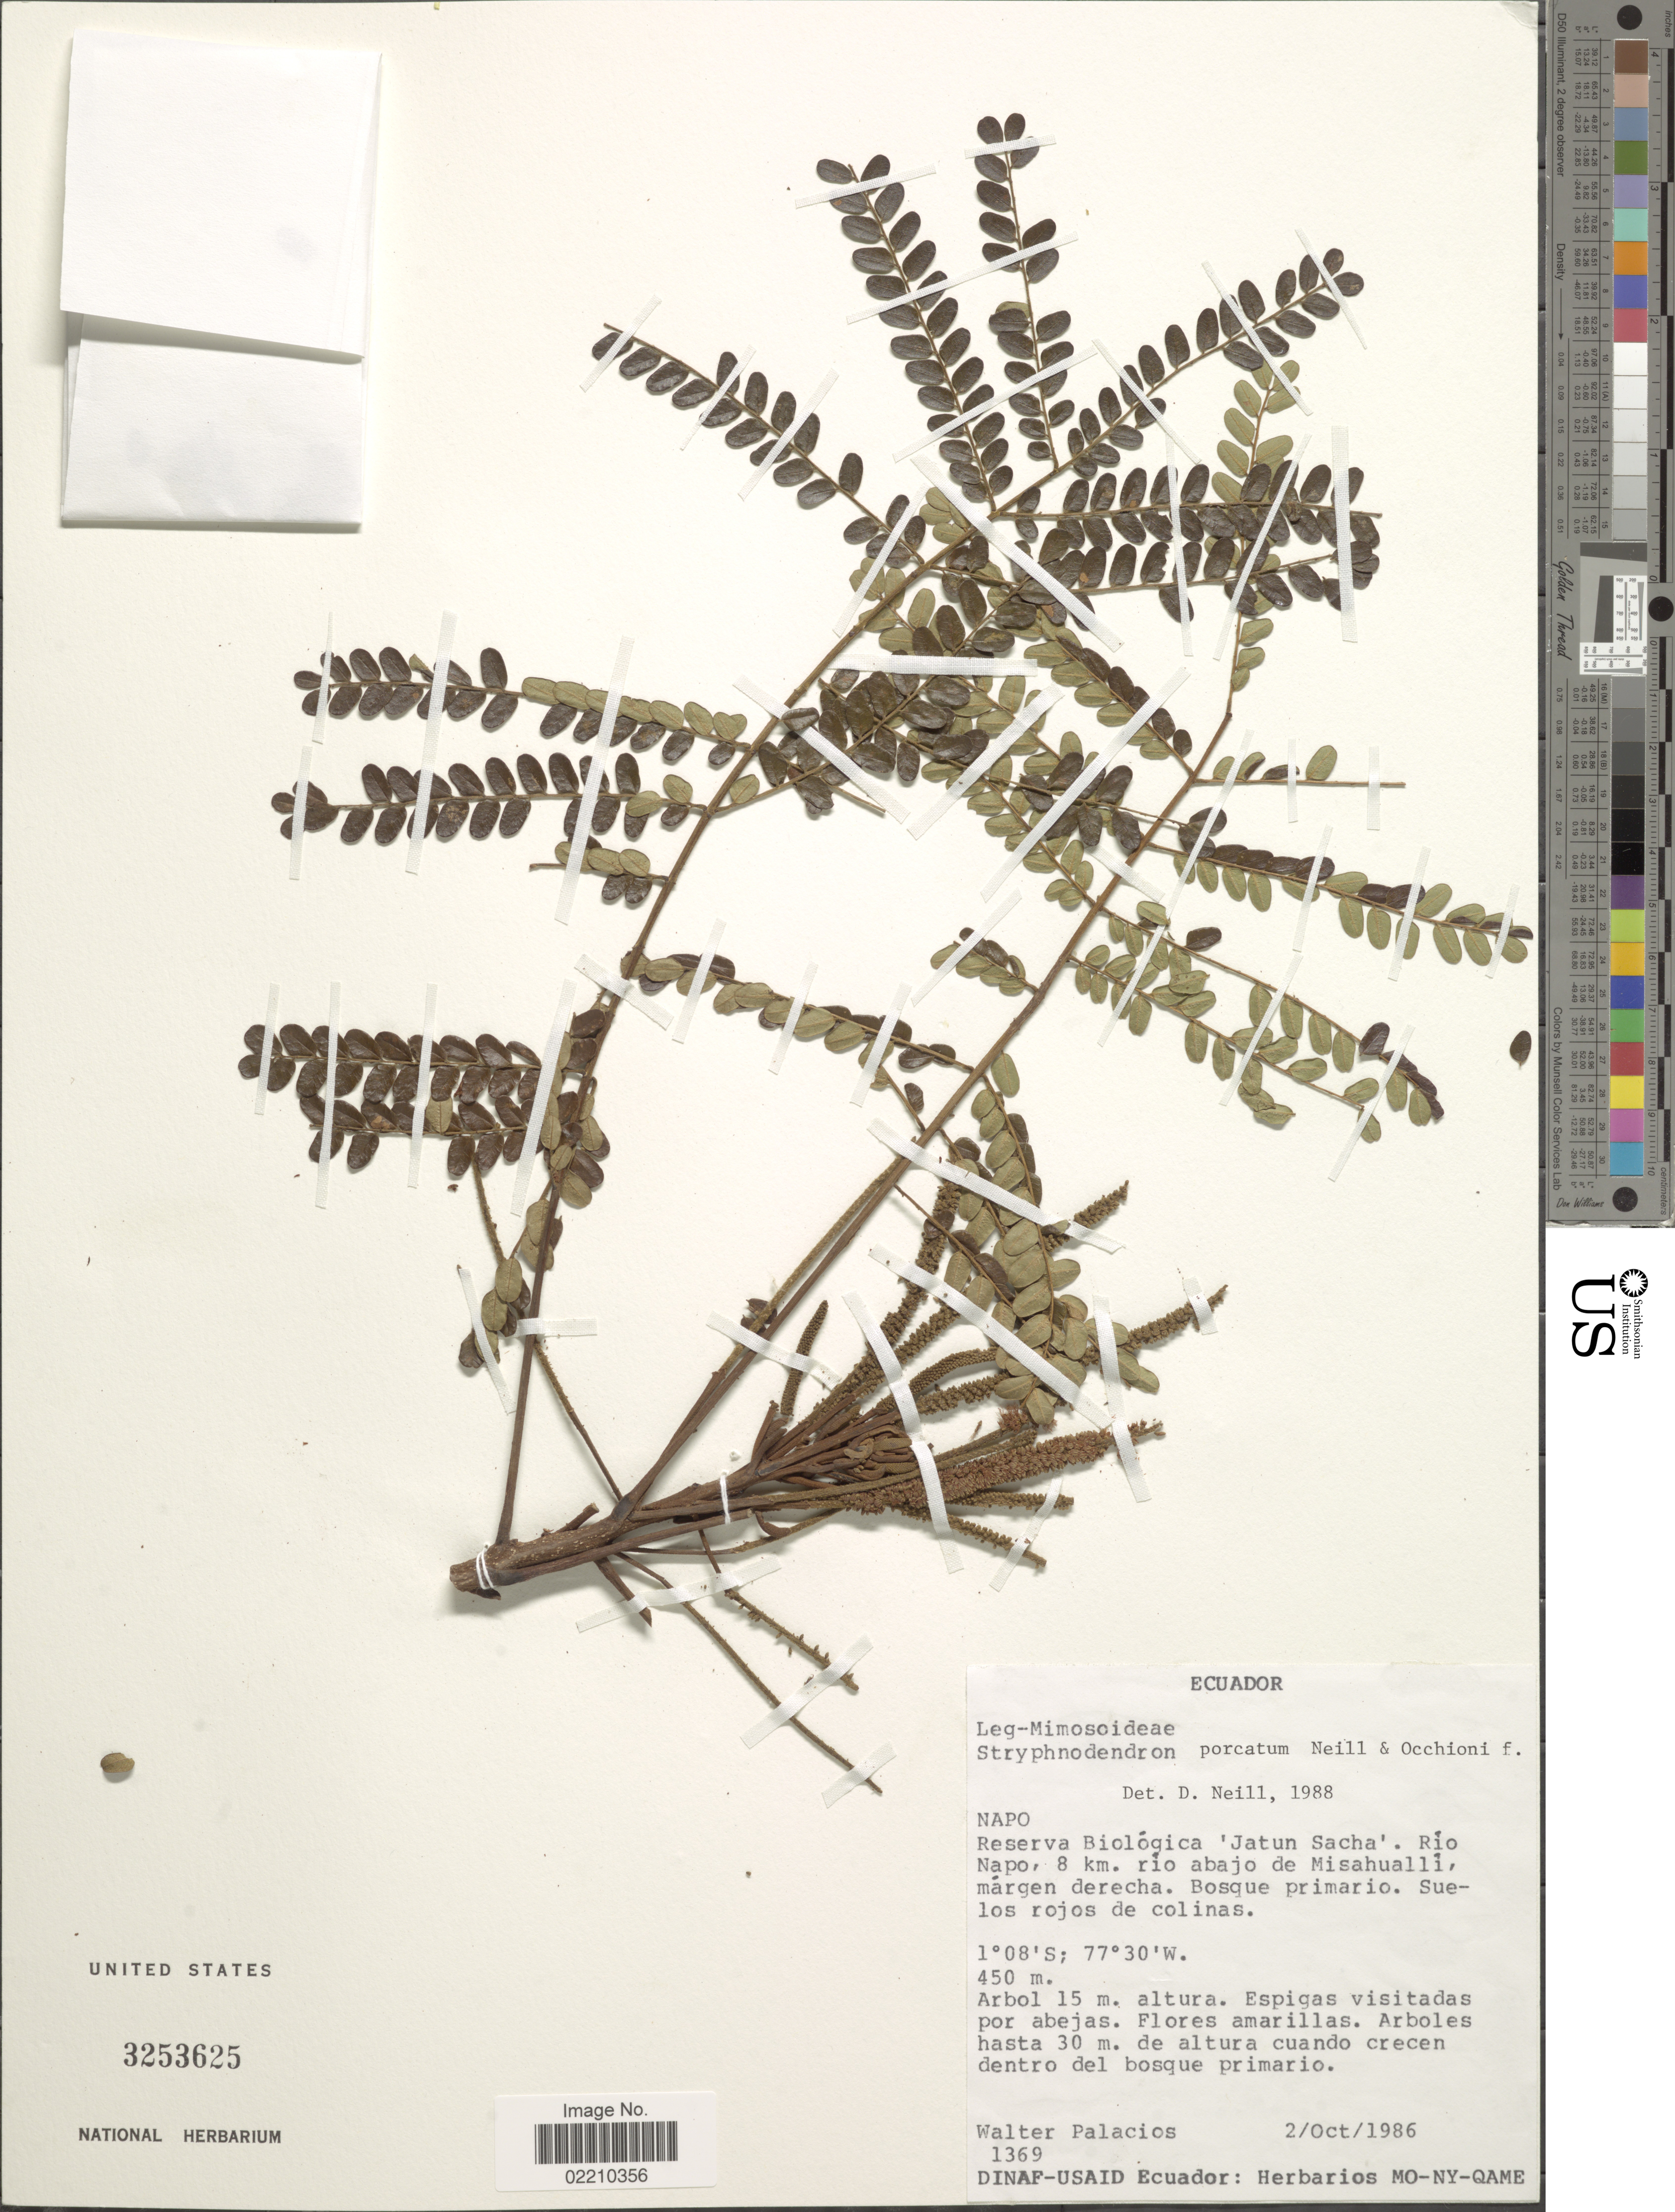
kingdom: Plantae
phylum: Tracheophyta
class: Magnoliopsida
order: Fabales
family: Fabaceae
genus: Stryphnodendron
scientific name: Stryphnodendron porcatum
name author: D.A. Neill & Occhioni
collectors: W. Palacios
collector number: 1369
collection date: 1986-10-02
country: Ecuador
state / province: Napo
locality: Reserva Biológica 'Jatun Sacha'. Rio Napo, 8 k rio abajo de Misahualli, margen derecha. Bosque primario. Suelos rojos de colinas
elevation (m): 450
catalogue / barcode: US 3253625